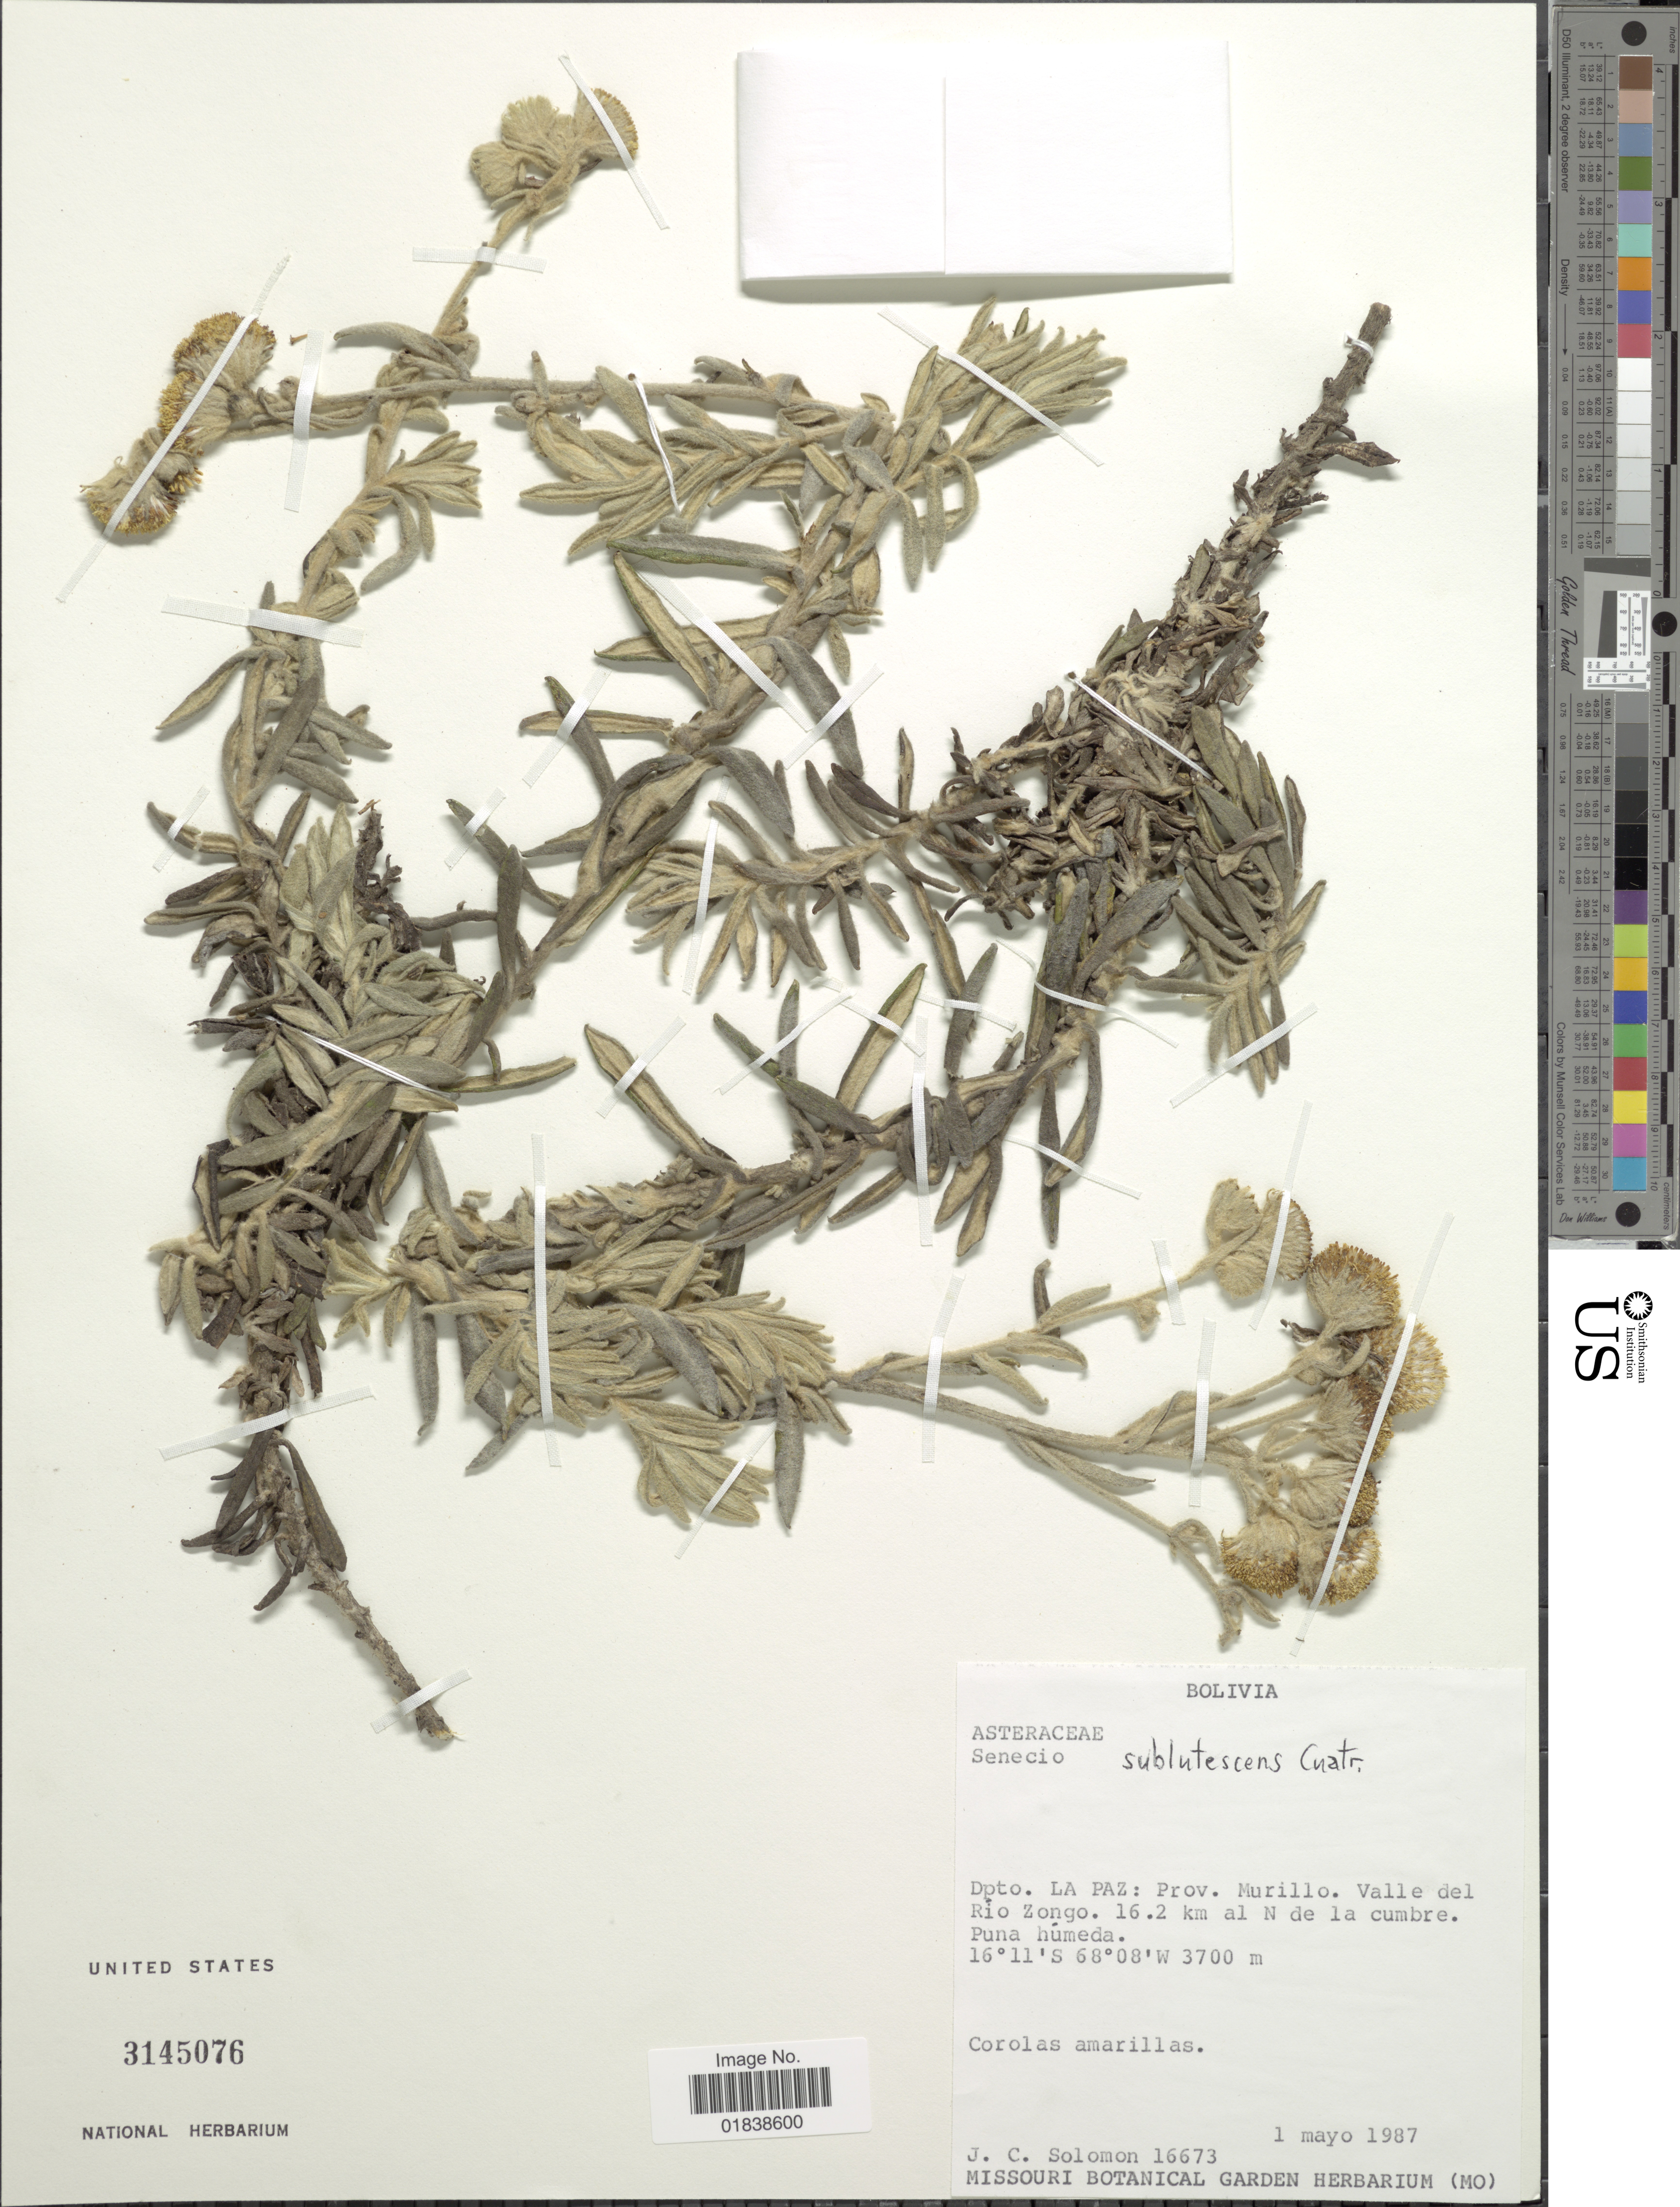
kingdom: Plantae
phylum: Tracheophyta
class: Magnoliopsida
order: Asterales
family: Asteraceae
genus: Senecio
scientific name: Senecio sublutescens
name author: Cuatrec.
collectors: J. C. Solomon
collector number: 16673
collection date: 1987-05-01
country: Bolivia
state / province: La Paz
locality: Prov. Murillo, Valle del Rio Zongo, 16.2 km al N de la cumbre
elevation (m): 3700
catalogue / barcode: US 3145076